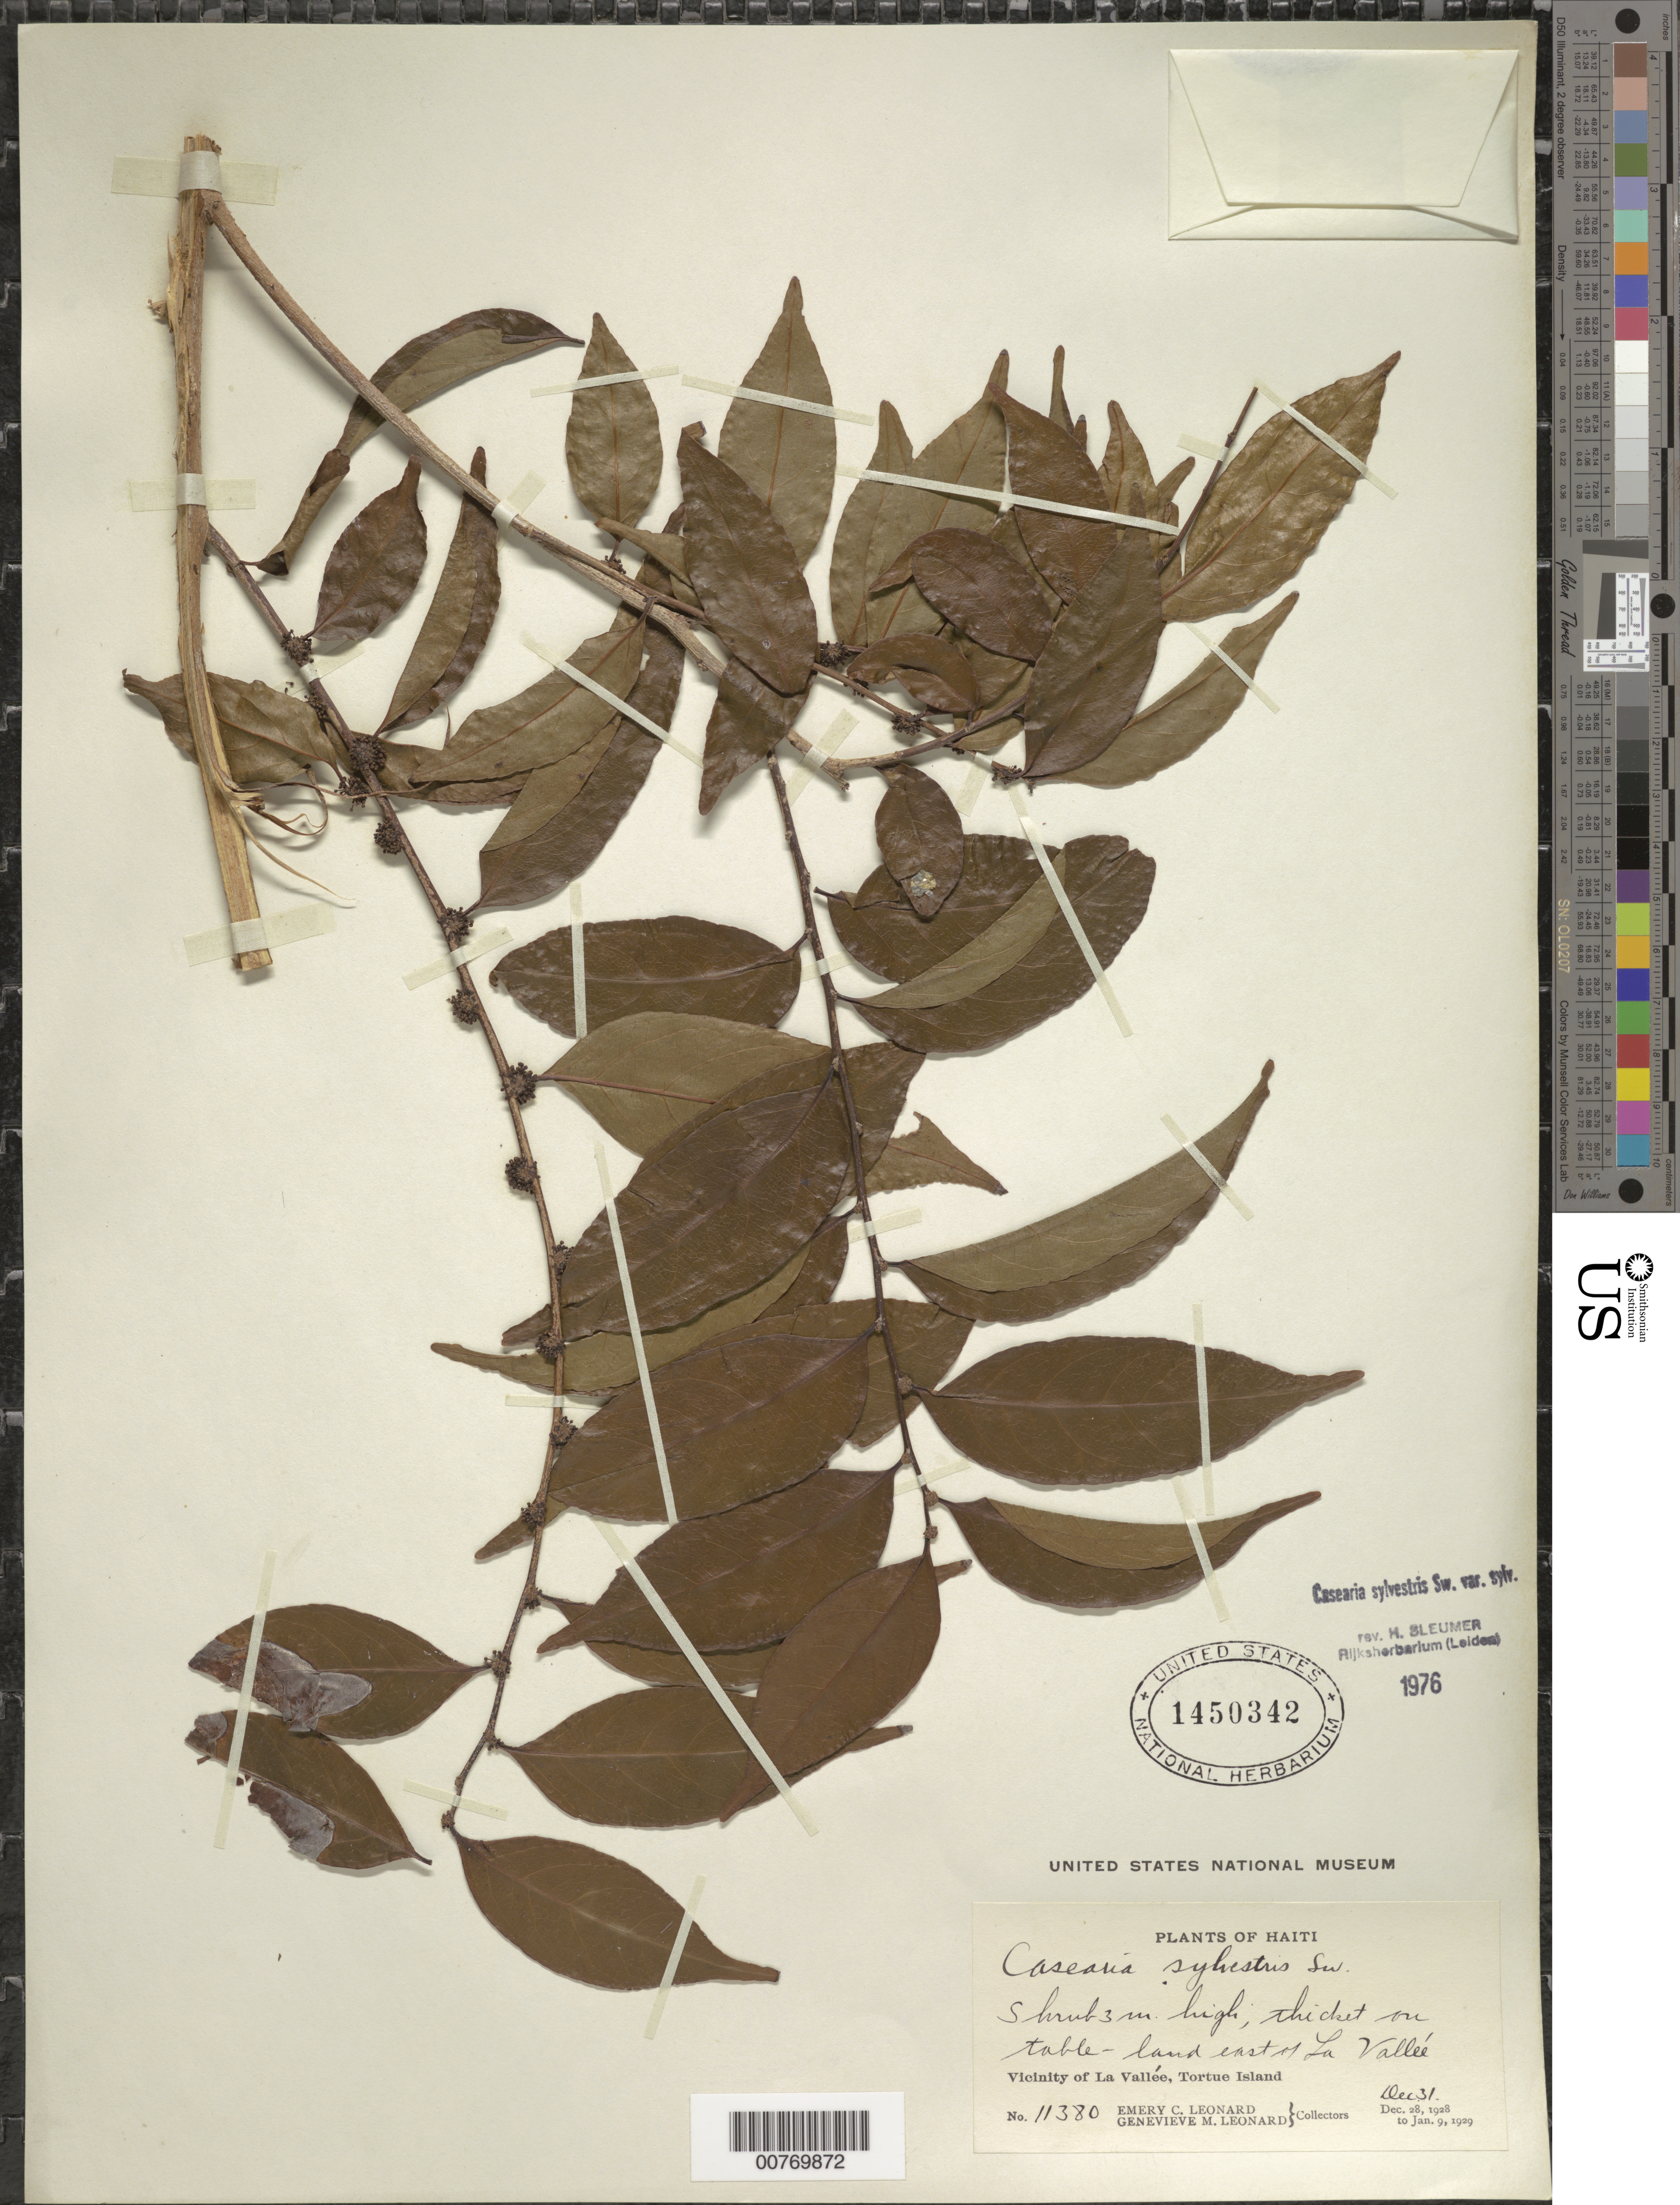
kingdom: Plantae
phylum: Tracheophyta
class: Magnoliopsida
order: Malpighiales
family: Salicaceae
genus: Casearia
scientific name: Casearia sylvestris var. sylvestris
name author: Sw.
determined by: Sleumer, H. O.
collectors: E. C. Leonard & G. M. Leonard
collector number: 11380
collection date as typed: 31 Dec 1928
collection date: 1928-12-31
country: Haiti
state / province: Nord-Óuest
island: Île de la Tortue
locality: Vicinity of La Vallée, Tortue Island.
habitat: Thicket on table-land east of La Vallée.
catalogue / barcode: US 1450342